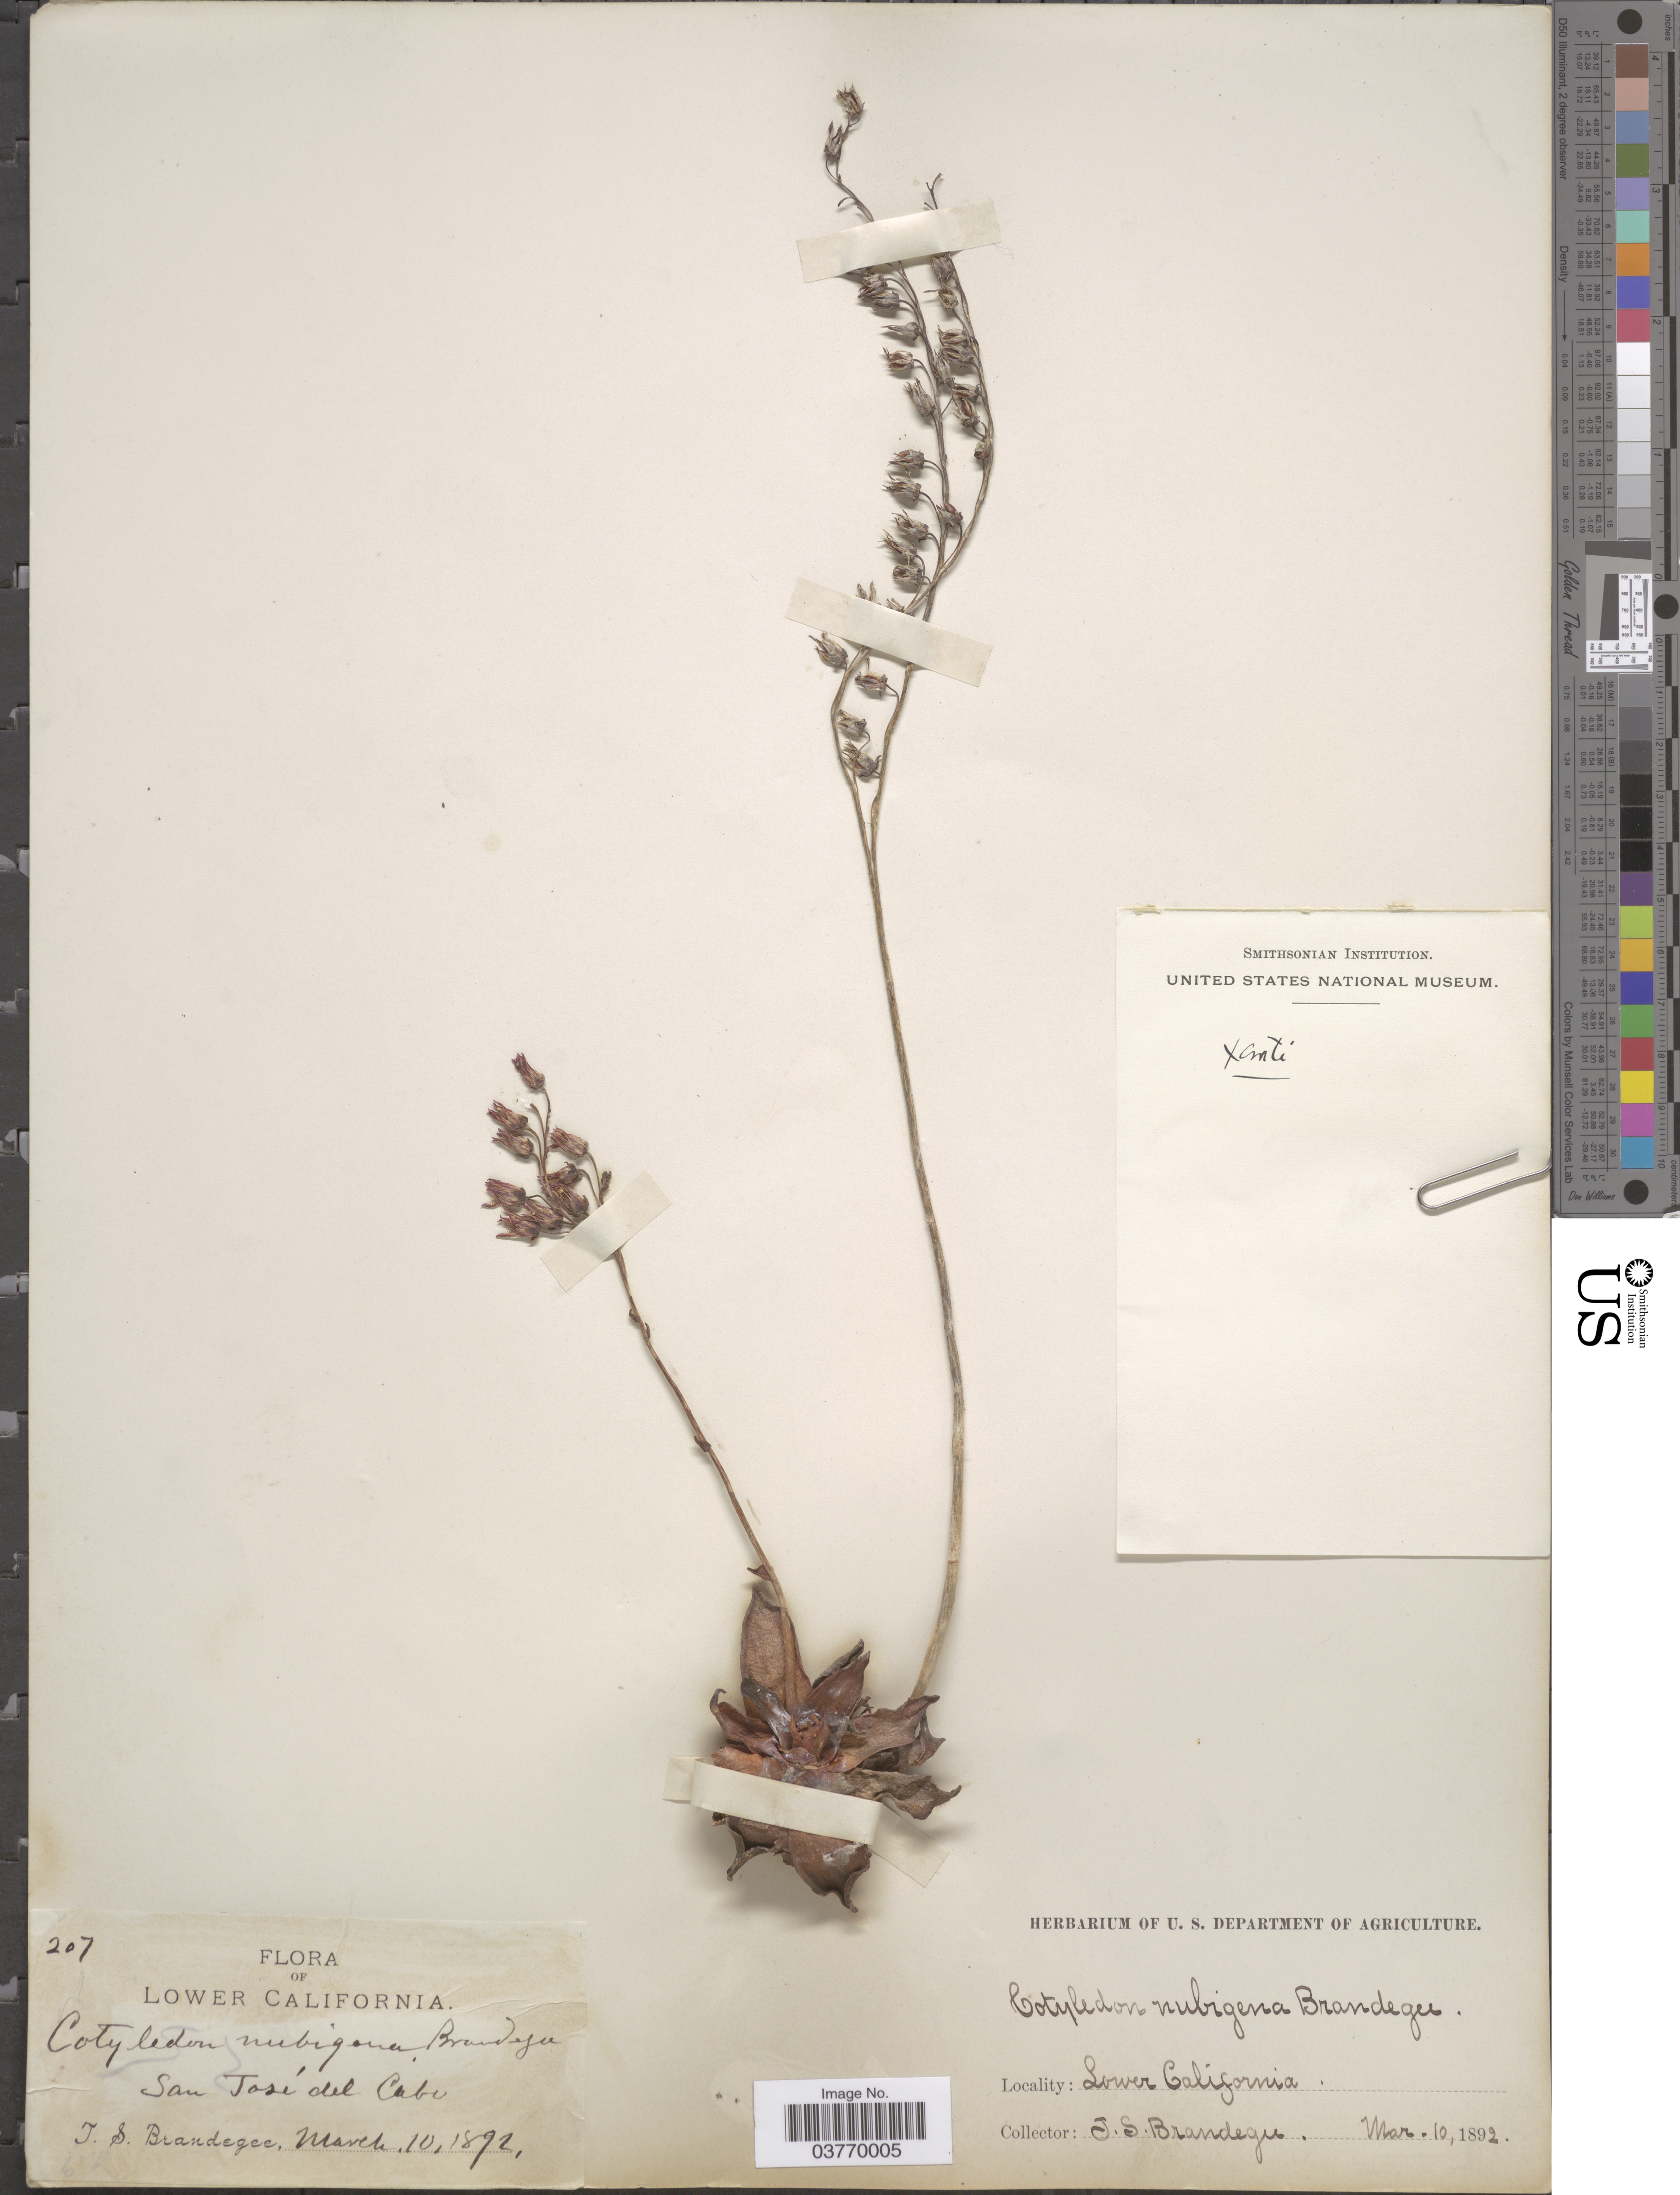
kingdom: Plantae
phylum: Tracheophyta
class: Magnoliopsida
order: Saxifragales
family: Crassulaceae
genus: Dudleya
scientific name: Dudleya xanti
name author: Rose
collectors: T. S. Brandegee (herbarium)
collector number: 207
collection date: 1892-03-10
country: Mexico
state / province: Baja California Sur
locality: Lower Callifornia. San José del Cabo.